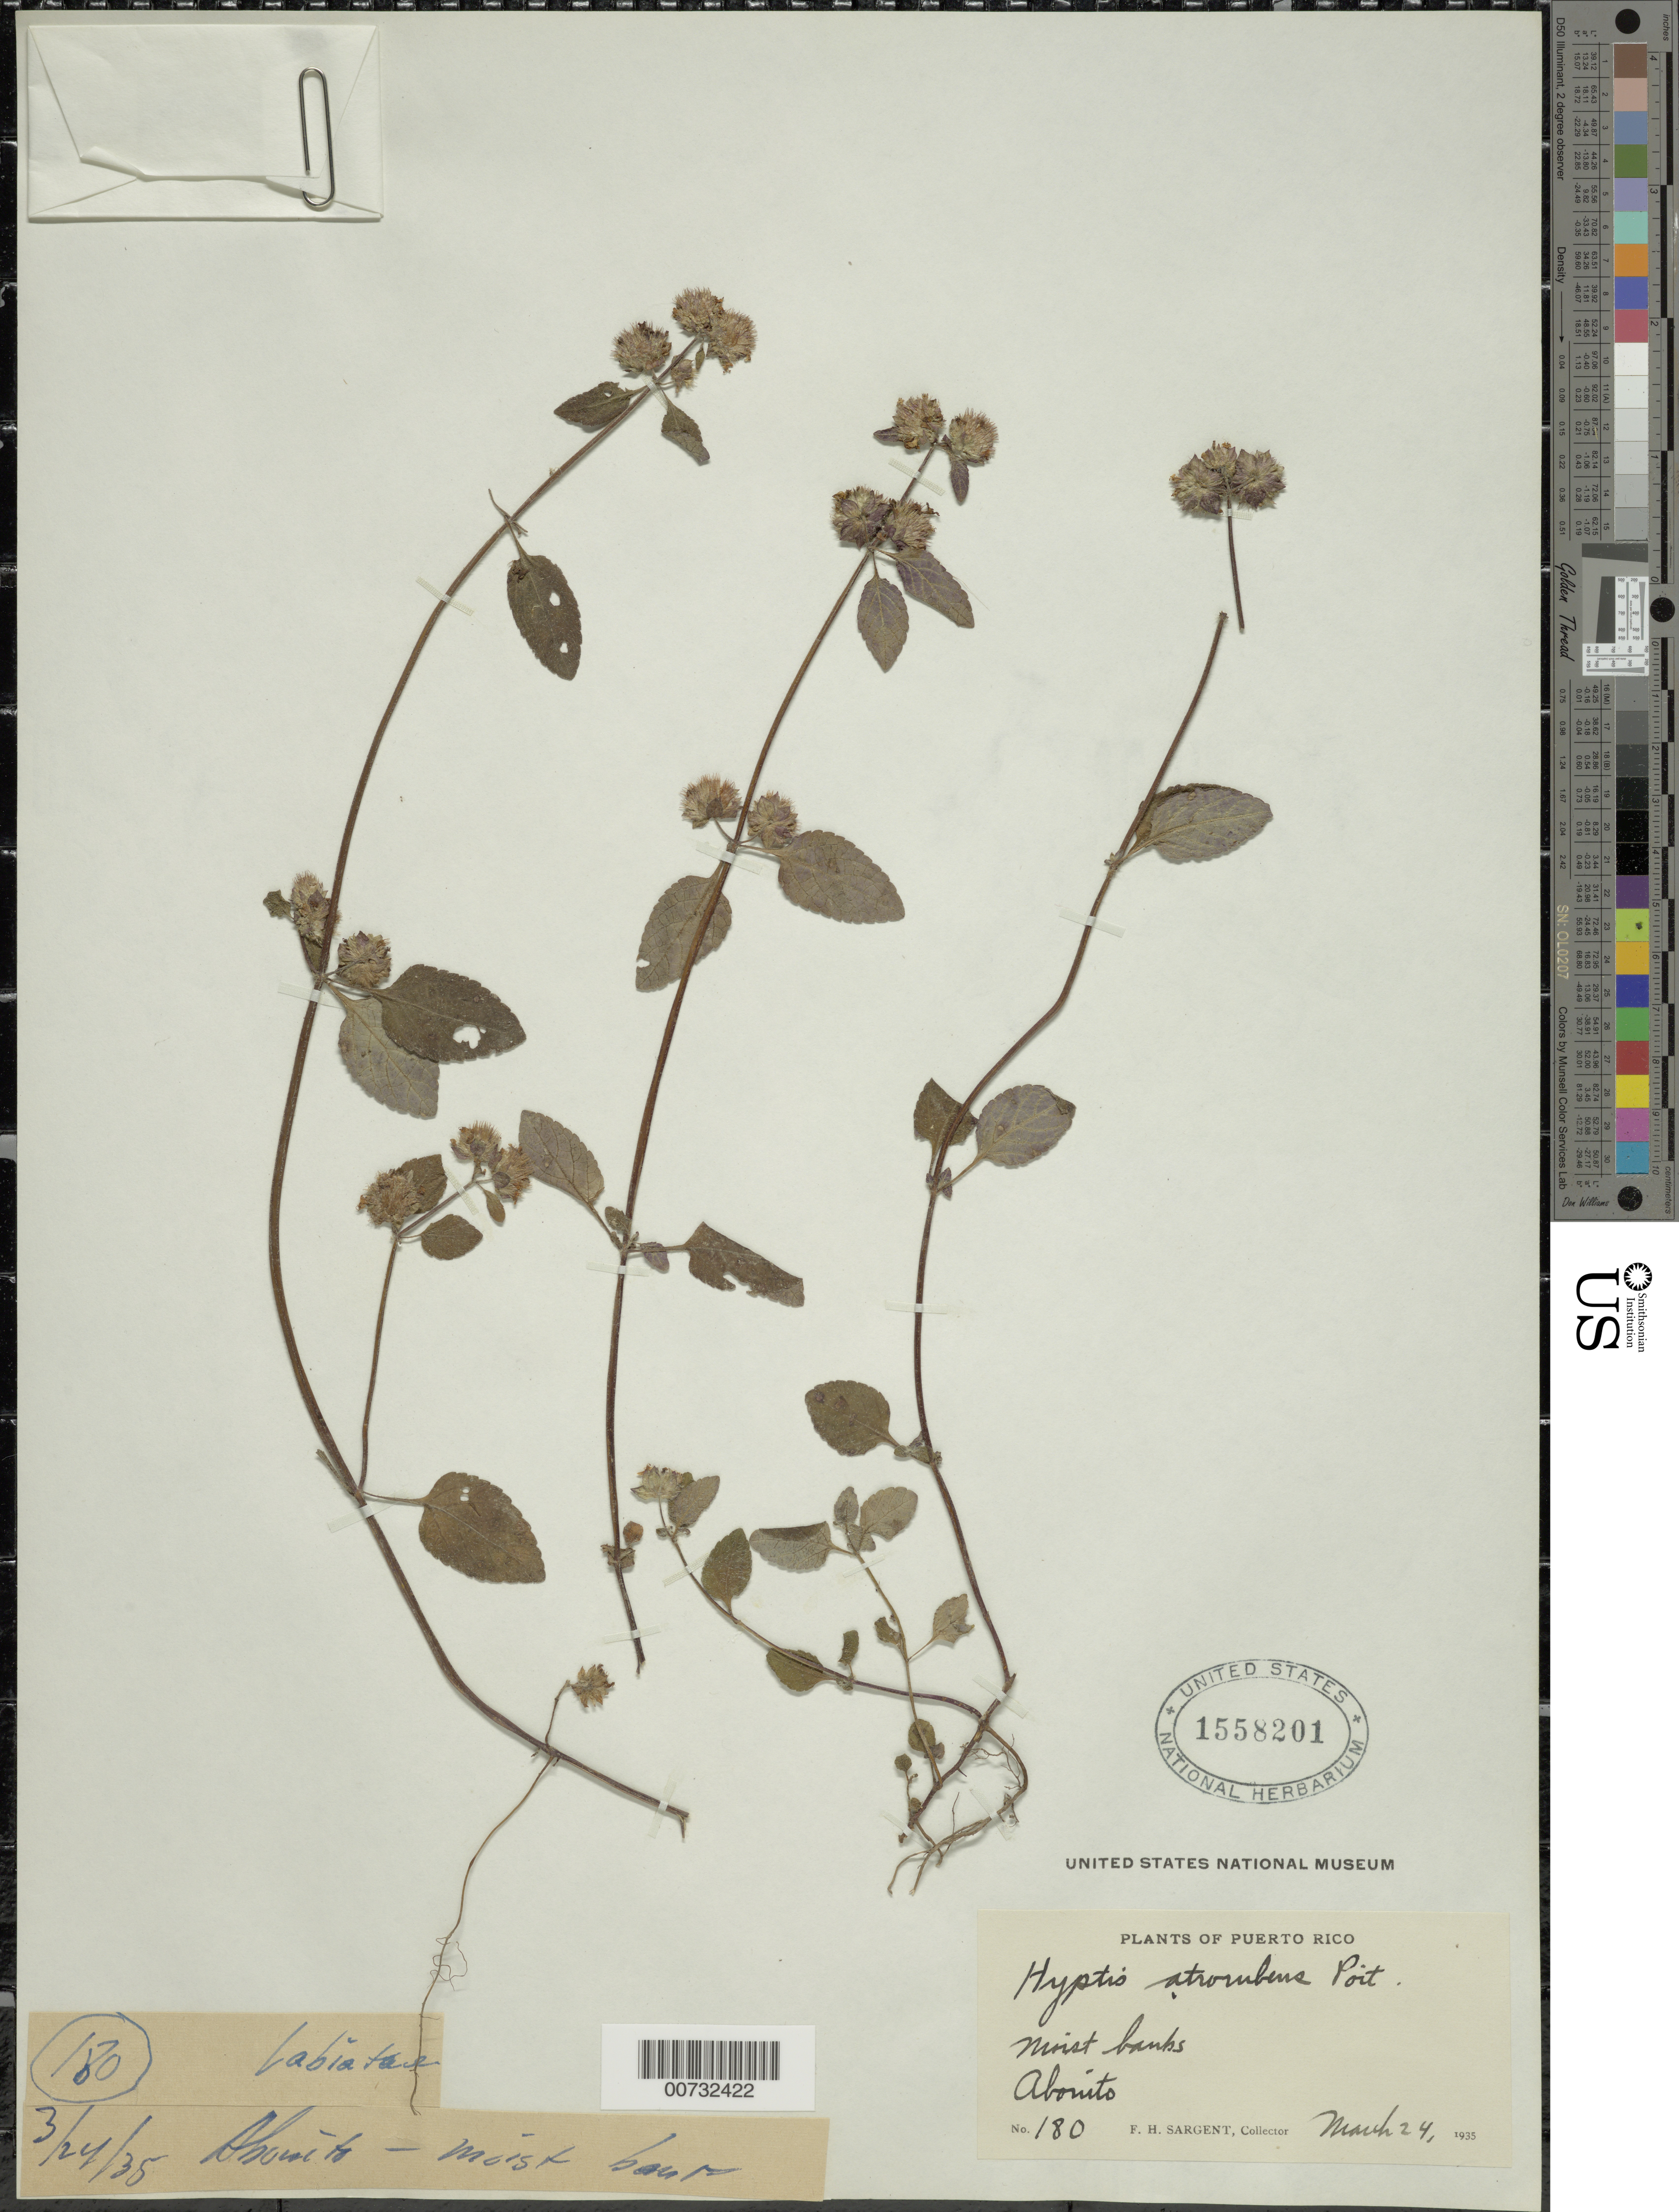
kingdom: Plantae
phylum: Tracheophyta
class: Magnoliopsida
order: Lamiales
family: Lamiaceae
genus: Hyptis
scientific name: Hyptis atrorubens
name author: Poit.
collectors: F. H. Sargent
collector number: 180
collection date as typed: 24 Mar 1935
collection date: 1935-03-24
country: Puerto Rico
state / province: Abonito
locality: Aibonito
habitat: Moist banks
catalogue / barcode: US 1558201